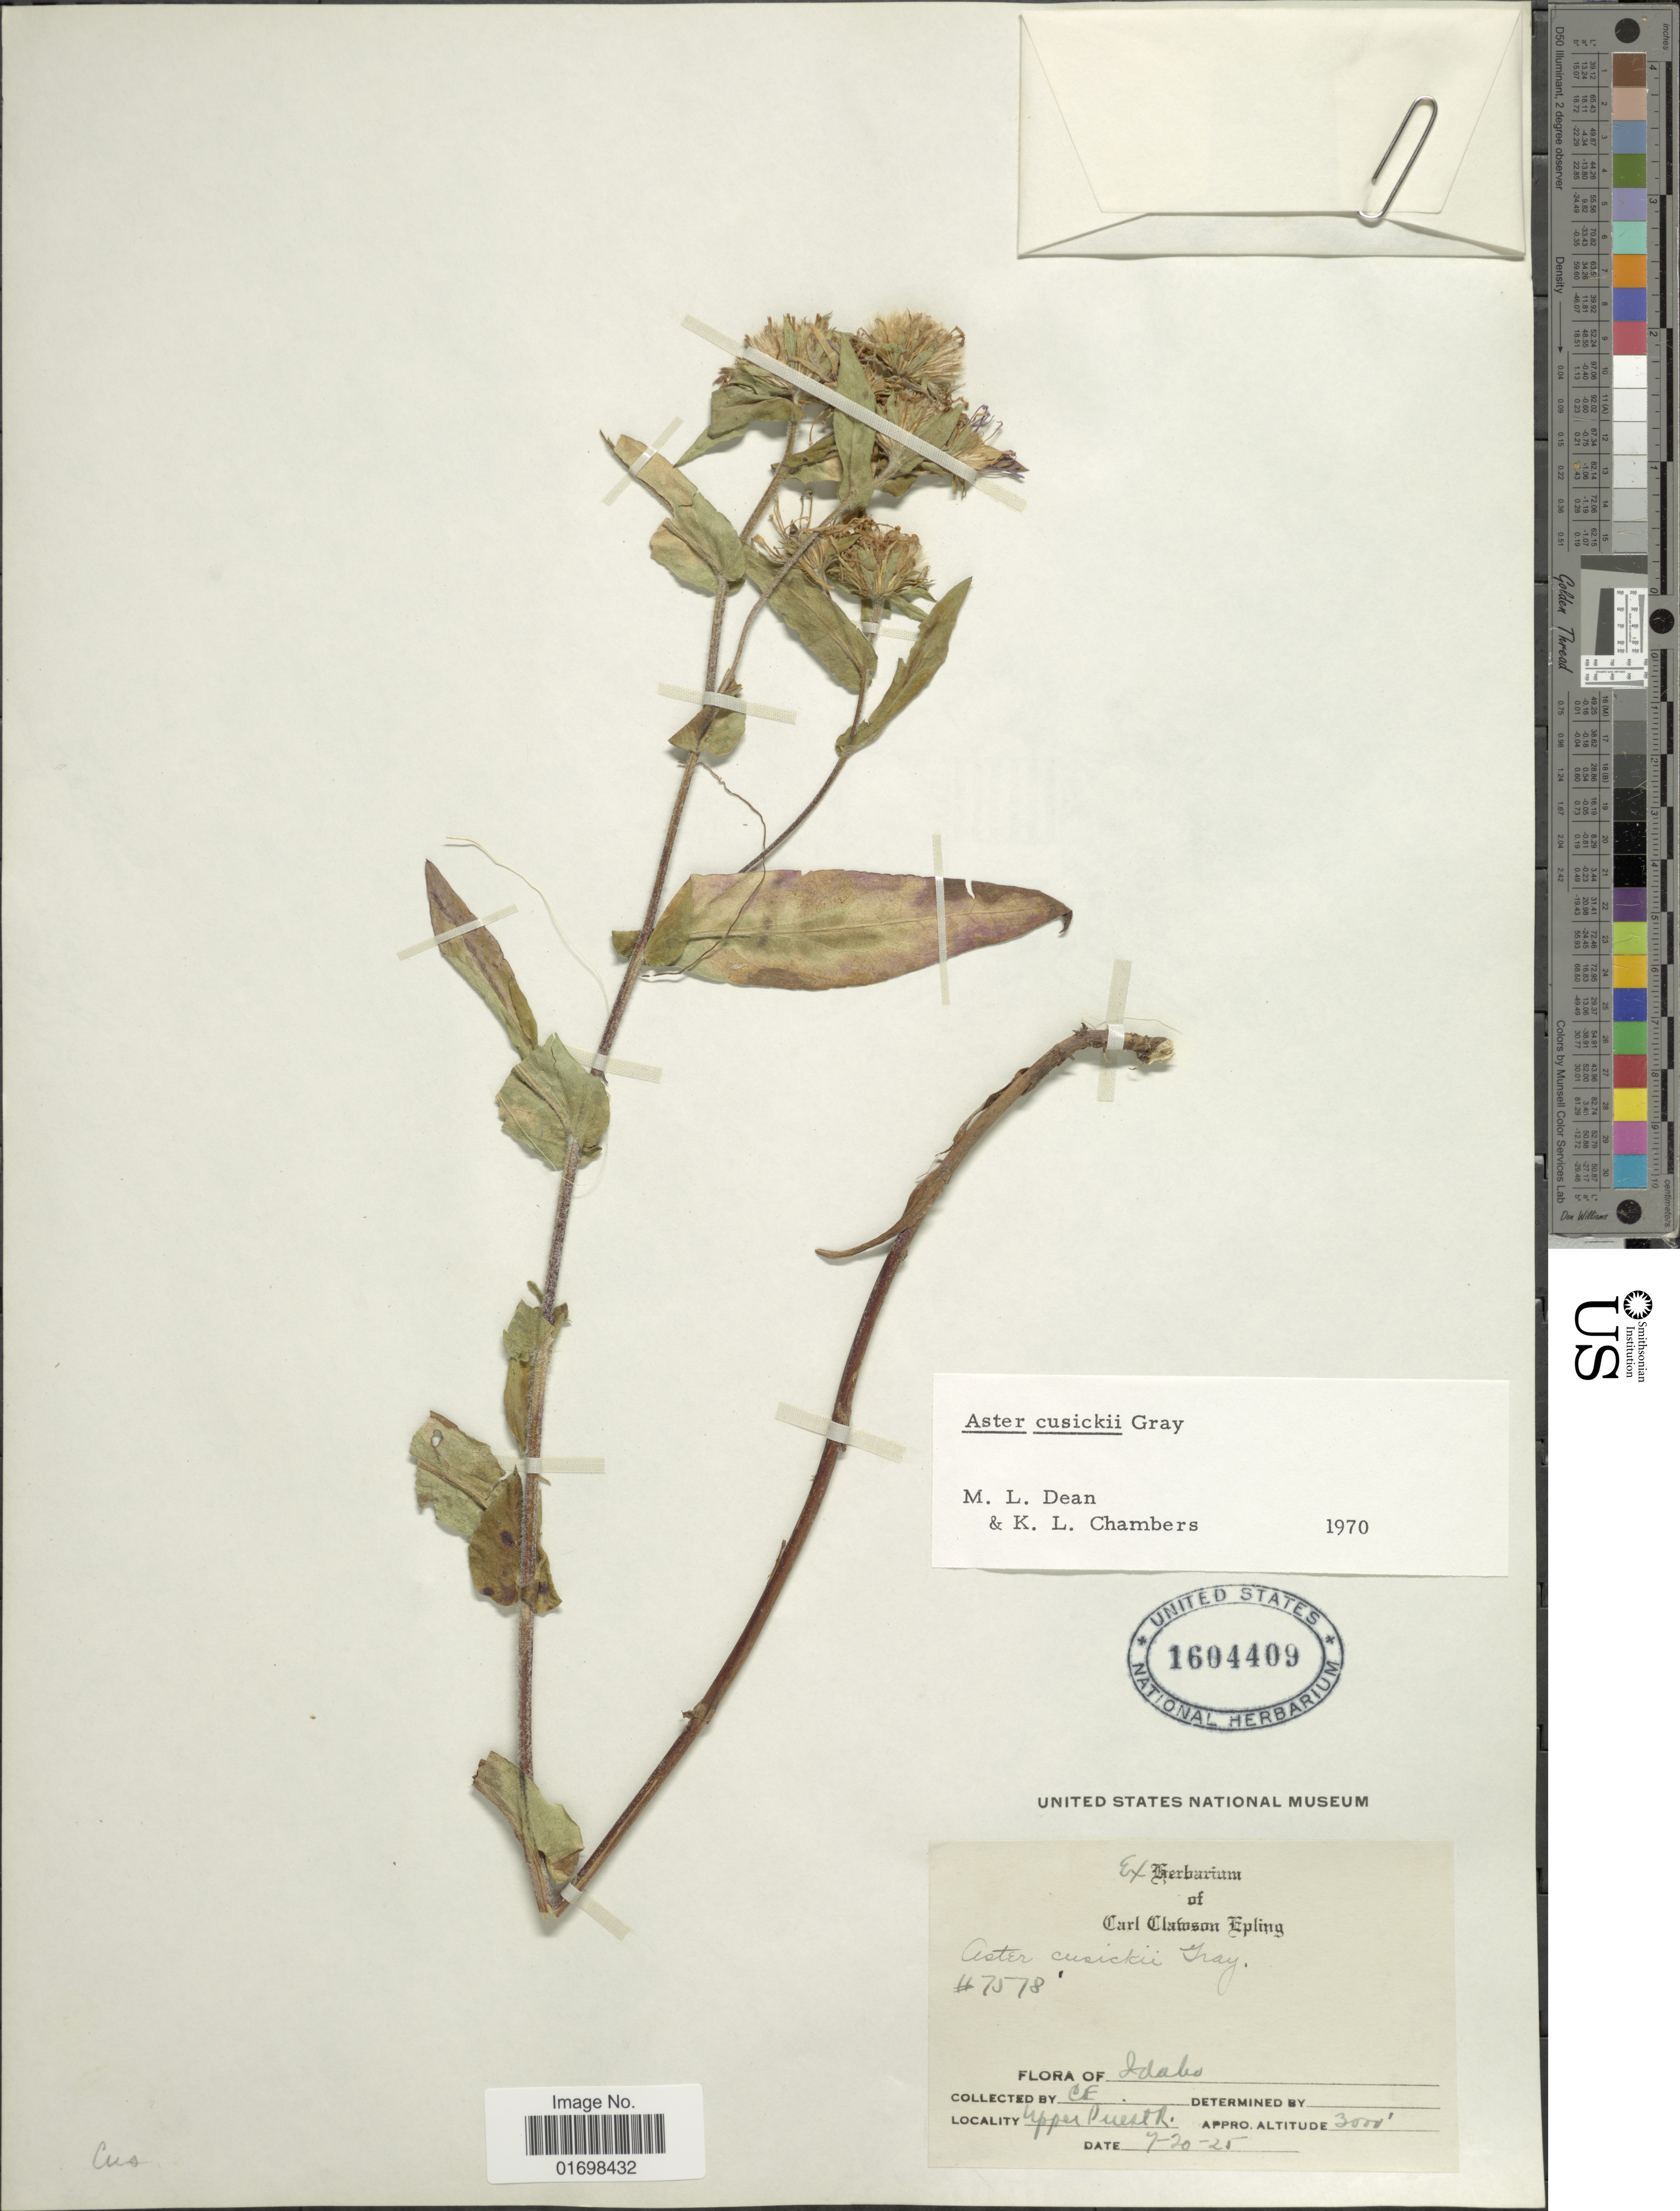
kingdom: Plantae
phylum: Tracheophyta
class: Magnoliopsida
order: Asterales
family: Asteraceae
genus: Symphyotrichum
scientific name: Symphyotrichum cusickii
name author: (A. Gray) G.L. Nesom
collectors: C. C. Epling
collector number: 7578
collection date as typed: Transcribed d/m/y: 20/7/25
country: United States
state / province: Idaho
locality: Upper Priest R.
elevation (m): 914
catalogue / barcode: US 1604409